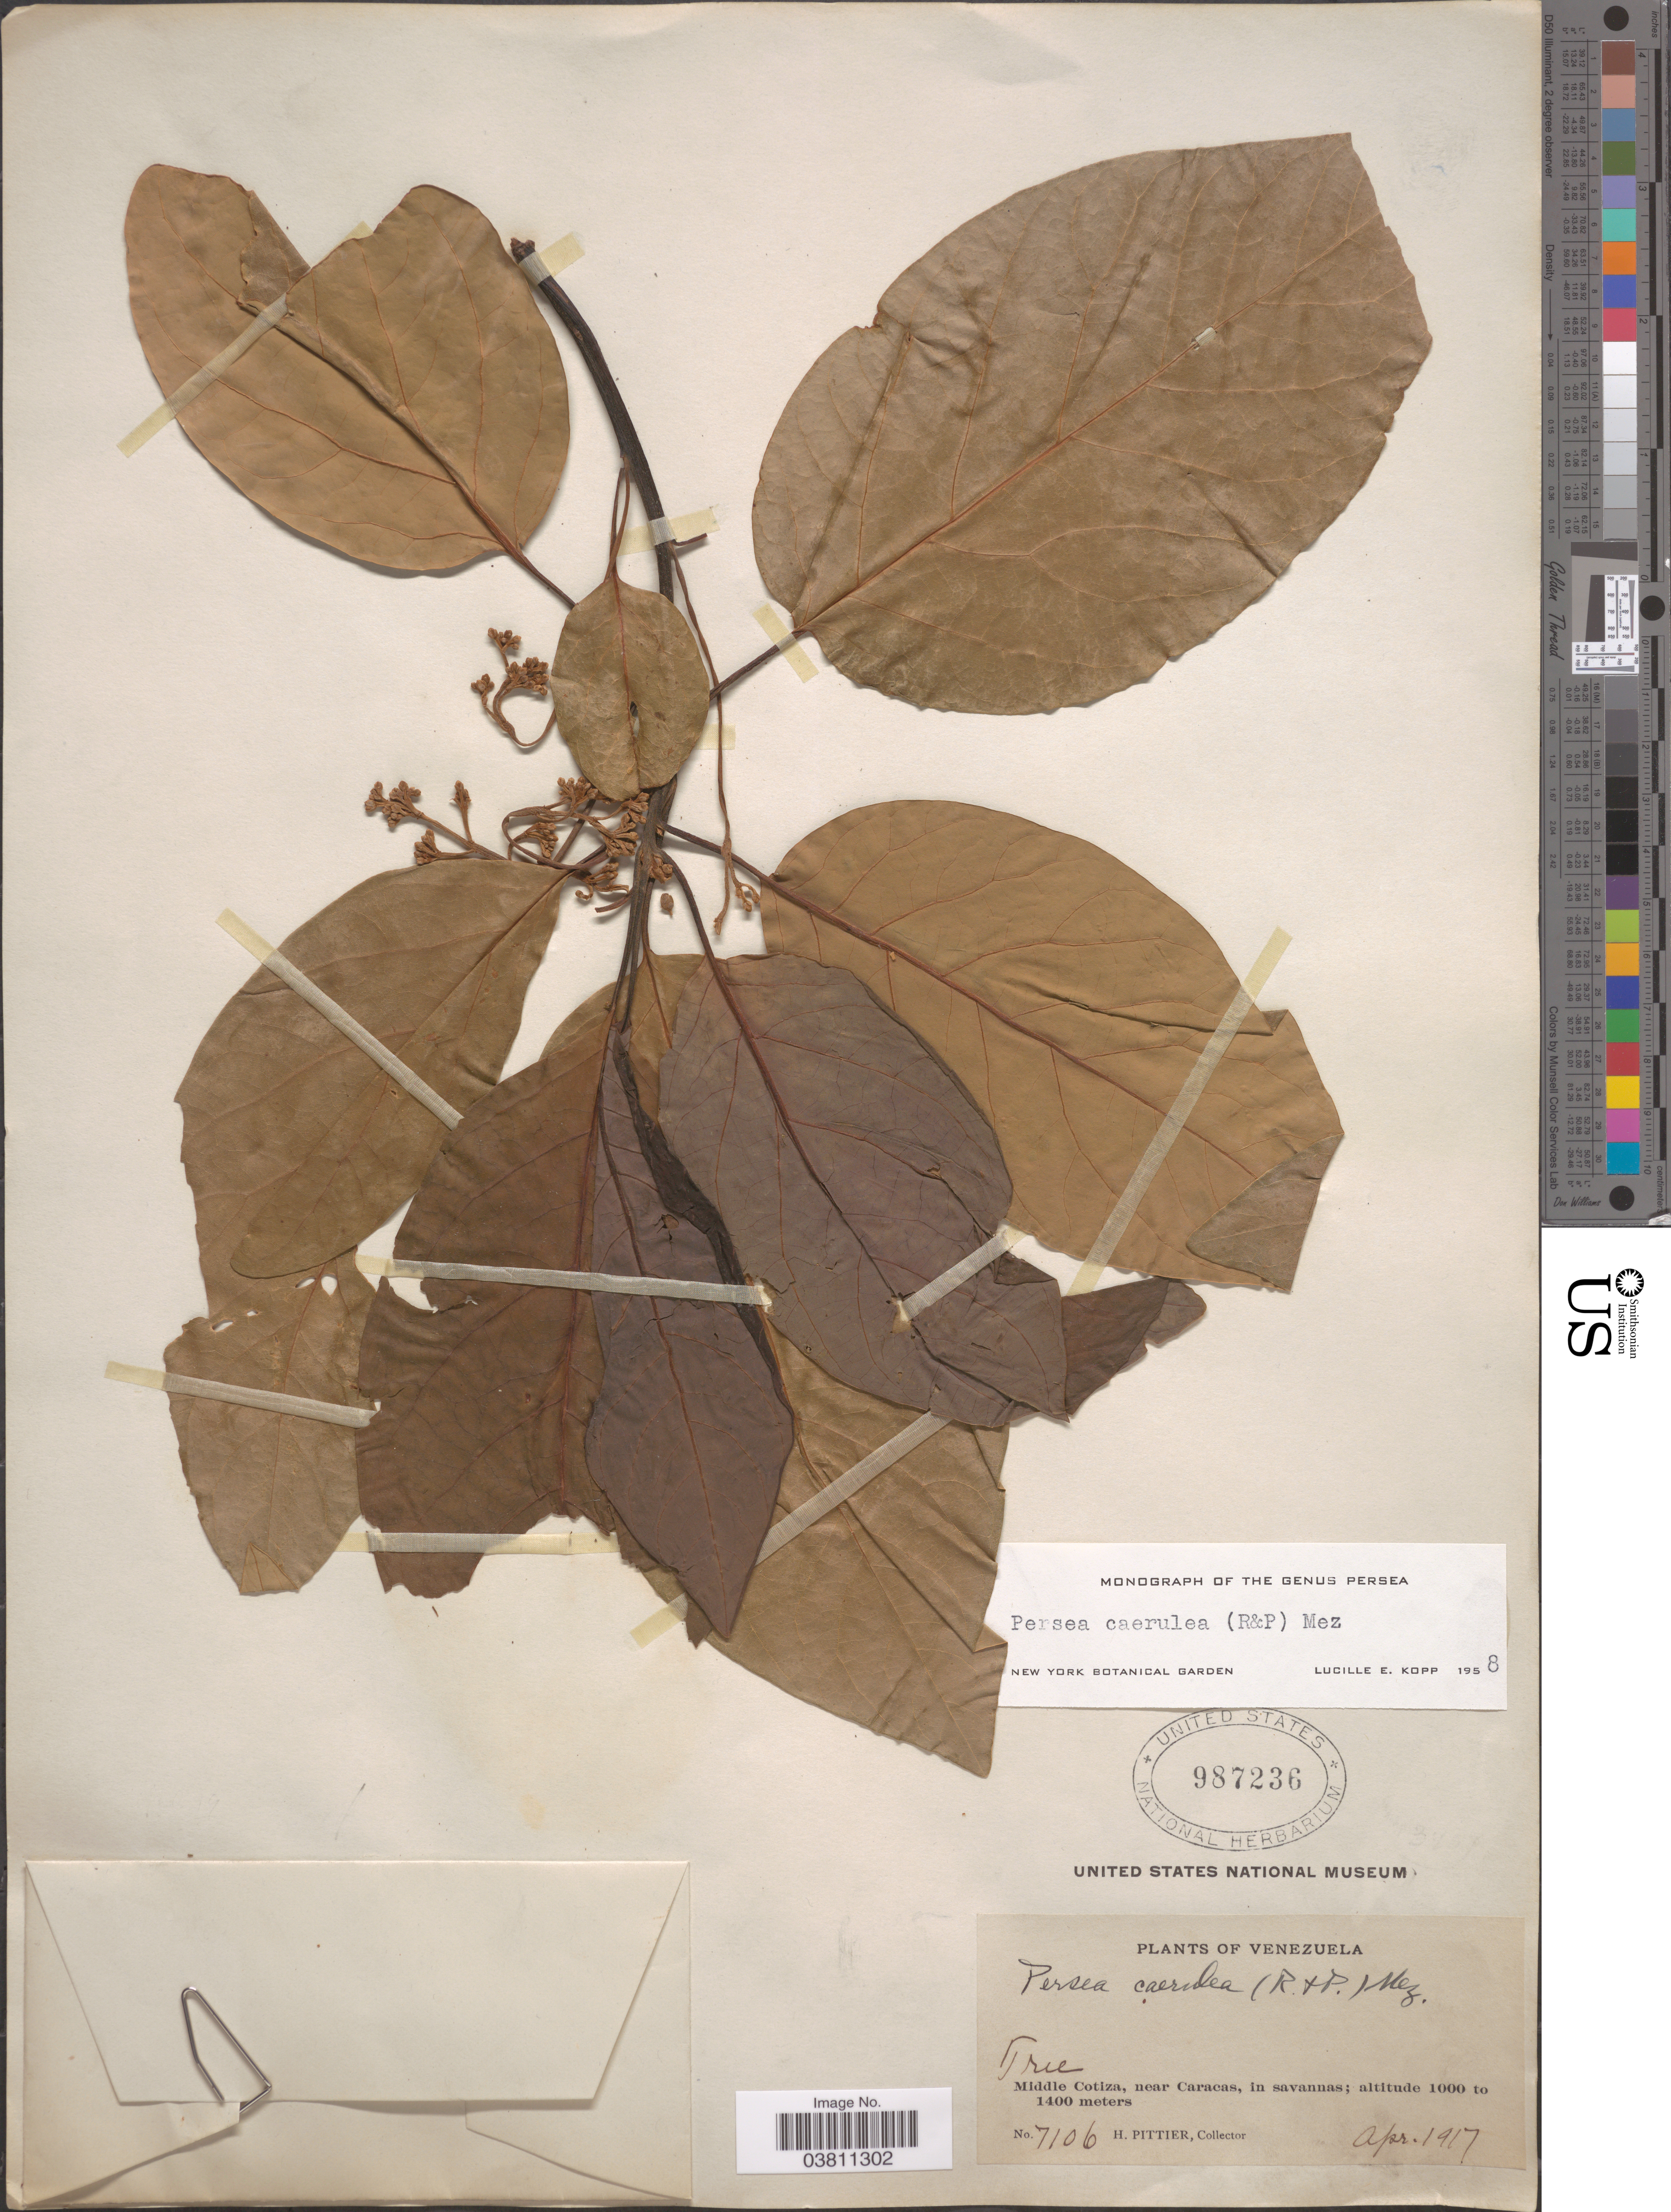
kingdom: Plantae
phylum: Tracheophyta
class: Magnoliopsida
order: Laurales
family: Lauraceae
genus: Persea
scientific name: Persea caerulea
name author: (Ruiz & Pav.) Mez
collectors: H. F. Pittier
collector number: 7106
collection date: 1917-04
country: Venezuela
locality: Middle Cotiza, near Caracas.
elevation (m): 1000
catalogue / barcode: US 987236